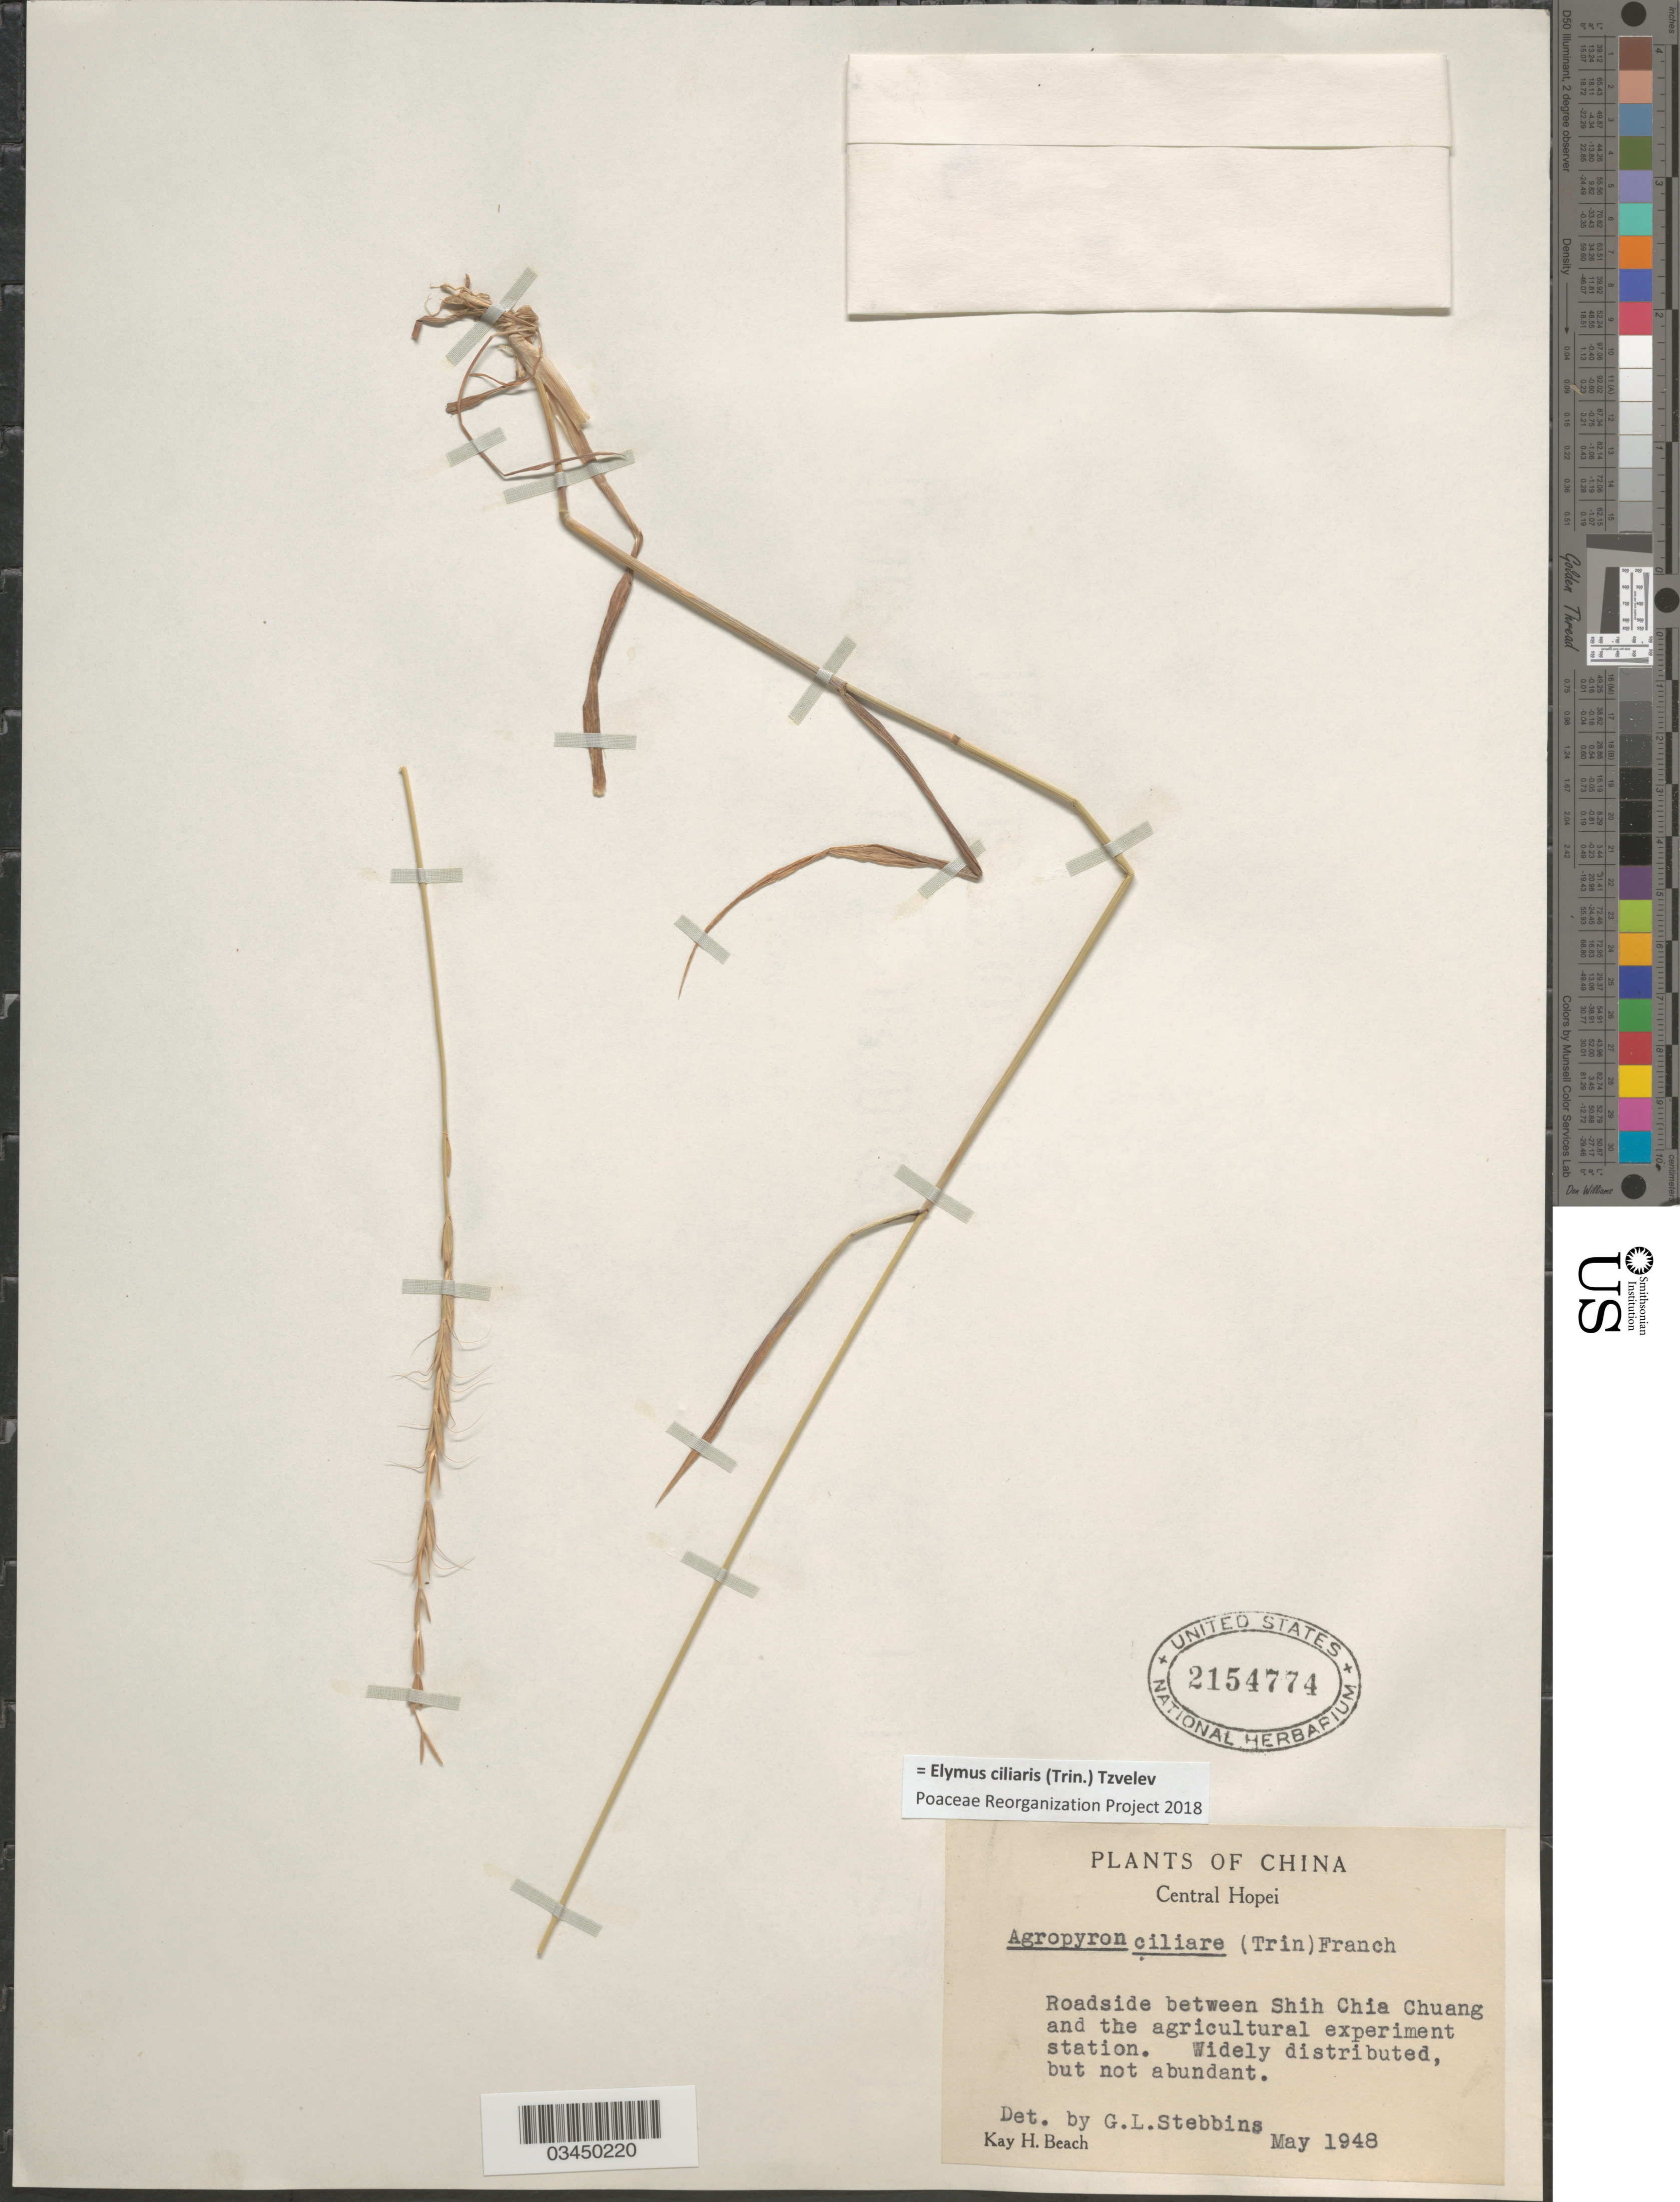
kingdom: Plantae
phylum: Tracheophyta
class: Liliopsida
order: Poales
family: Poaceae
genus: Elymus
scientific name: Elymus ciliaris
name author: (Trin.) Tzvelev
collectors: K. H. Beach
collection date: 1948-05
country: China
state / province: Hebei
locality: Central Hopei. Roadside between Shih Chia Chuang and the agricultural experiment station.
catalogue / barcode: US 2154774